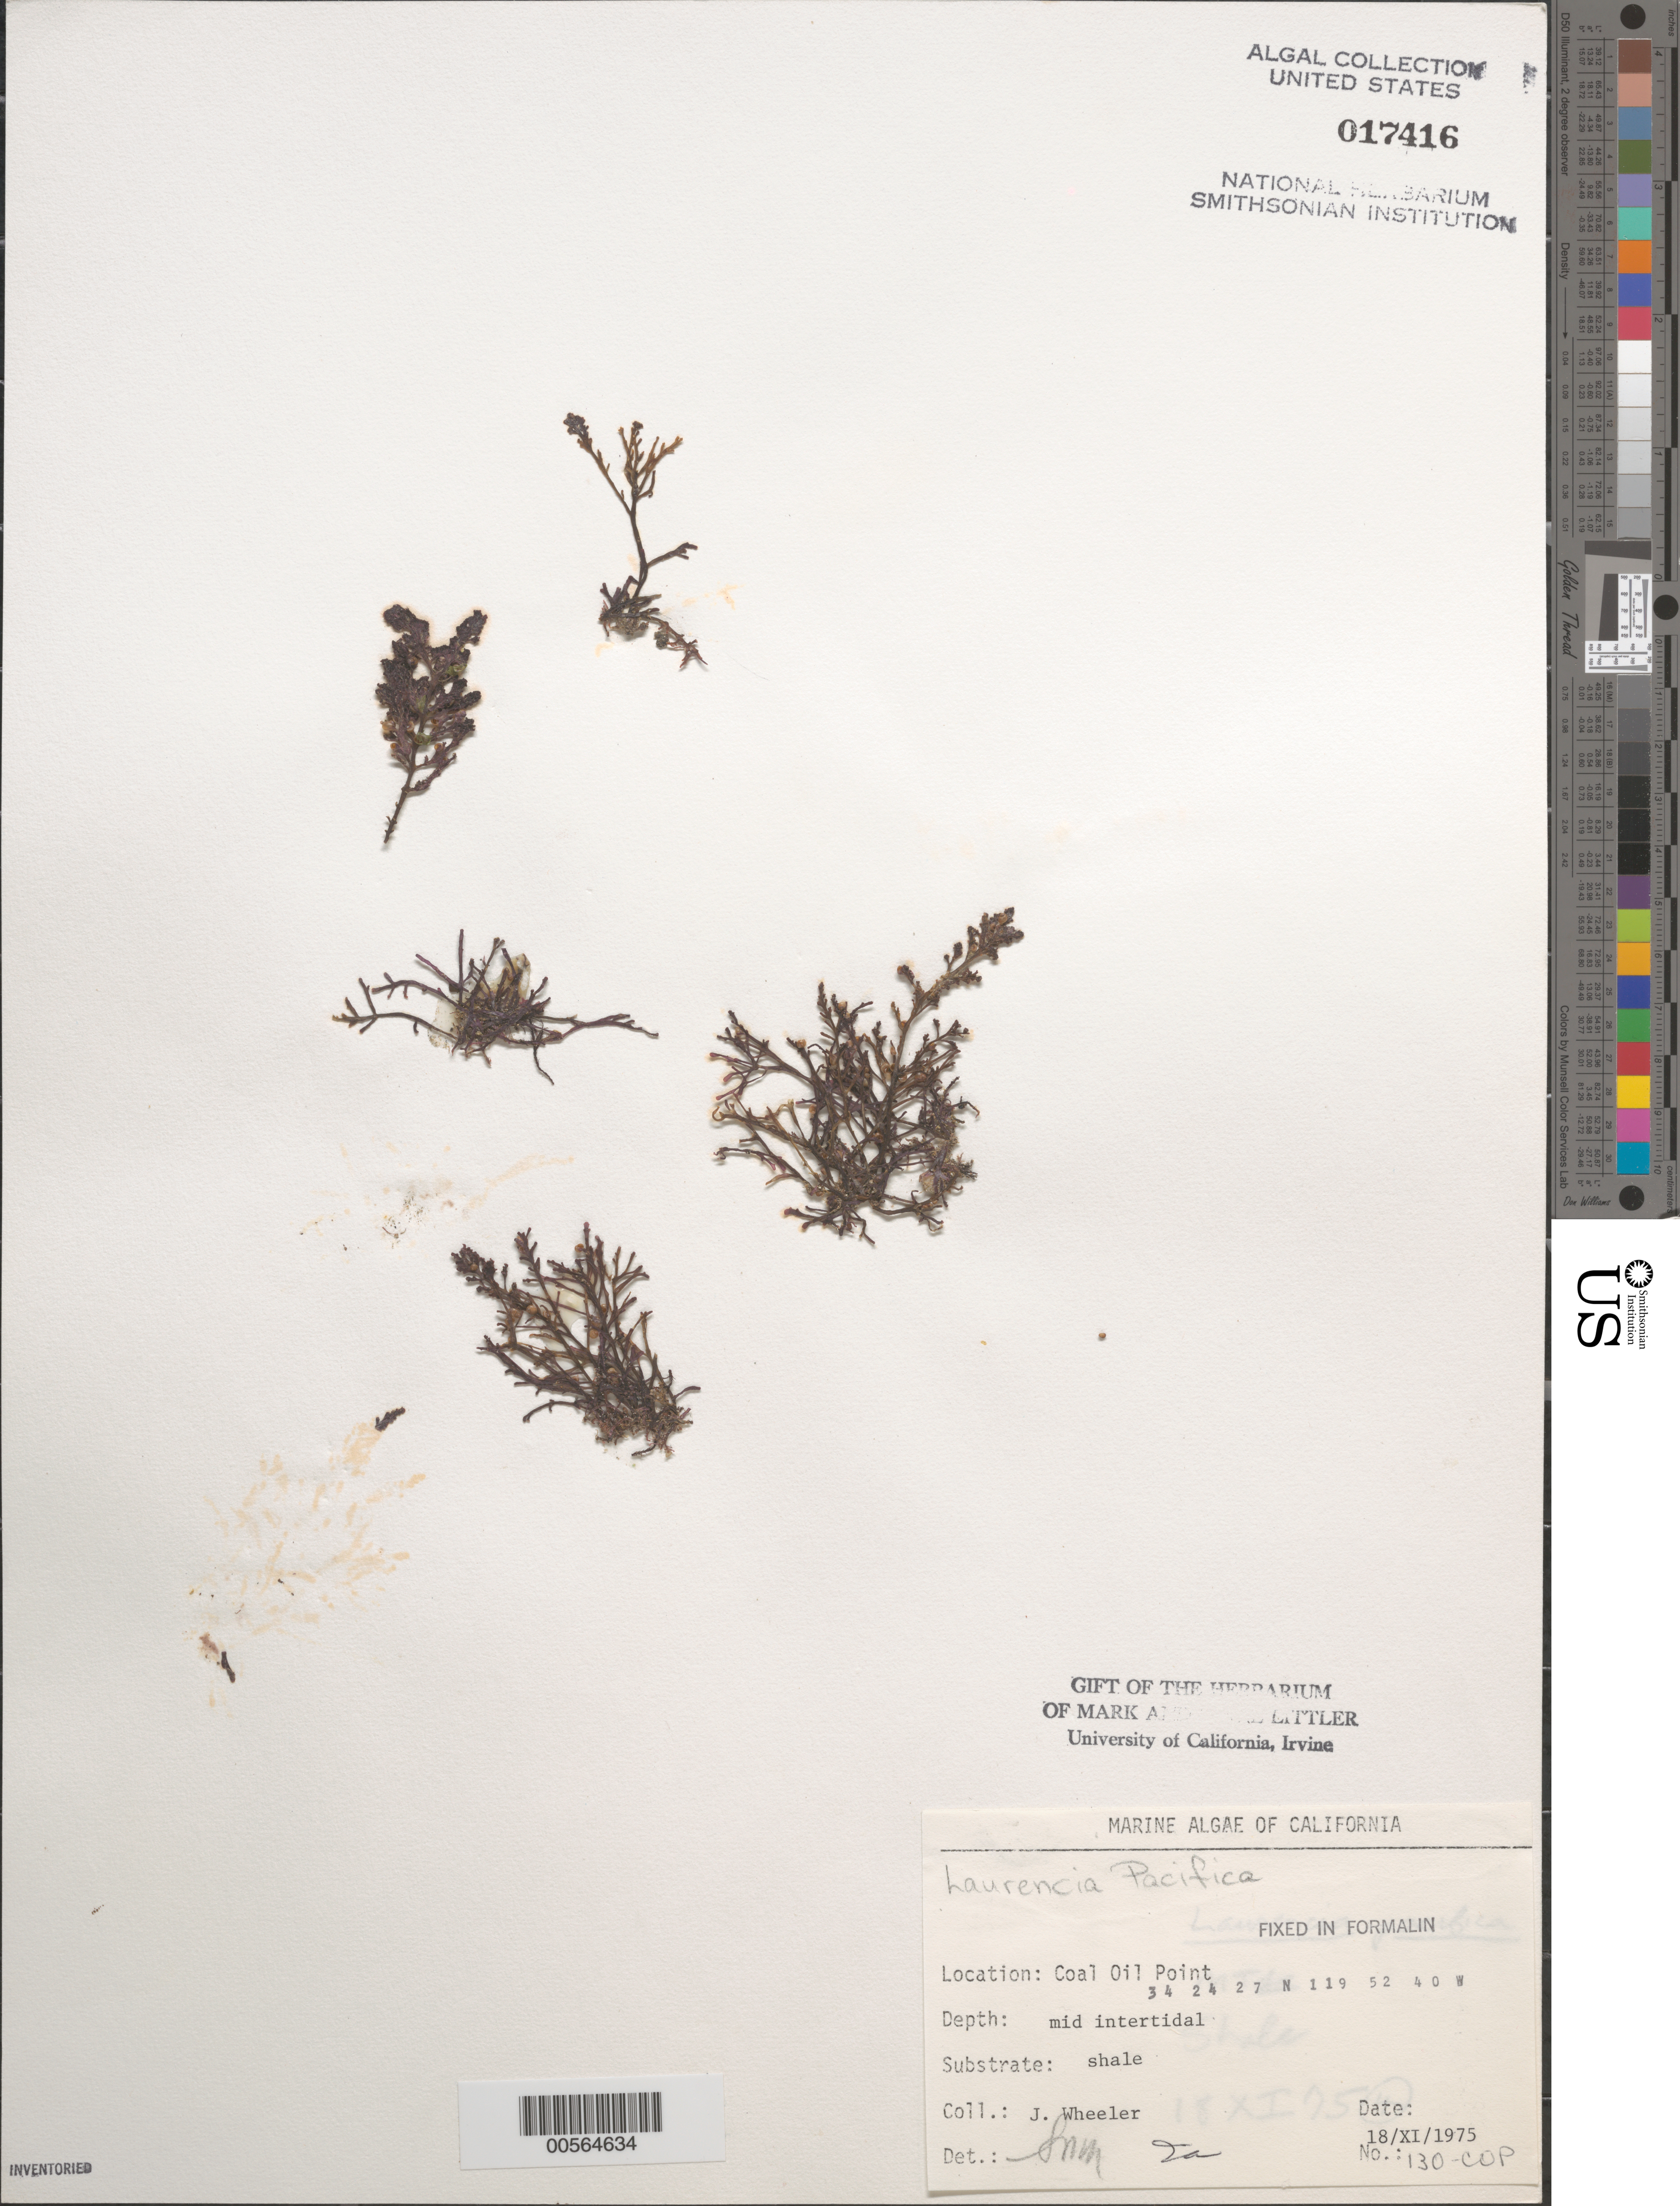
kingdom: Plantae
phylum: Rhodophyta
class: Florideophyceae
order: Ceramiales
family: Rhodomelaceae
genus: Laurencia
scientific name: Laurencia pacifica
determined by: Murray, S. N.; Abbott, I. A.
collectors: J. L. Wheeler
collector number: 130-cop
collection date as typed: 18 Nov 1975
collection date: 1975-11-18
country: United States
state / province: California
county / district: Santa Barbara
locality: Coal Oil Point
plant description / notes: BLM-SOCALBIGHT Rocky Intertidal Survey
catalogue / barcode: US 17416